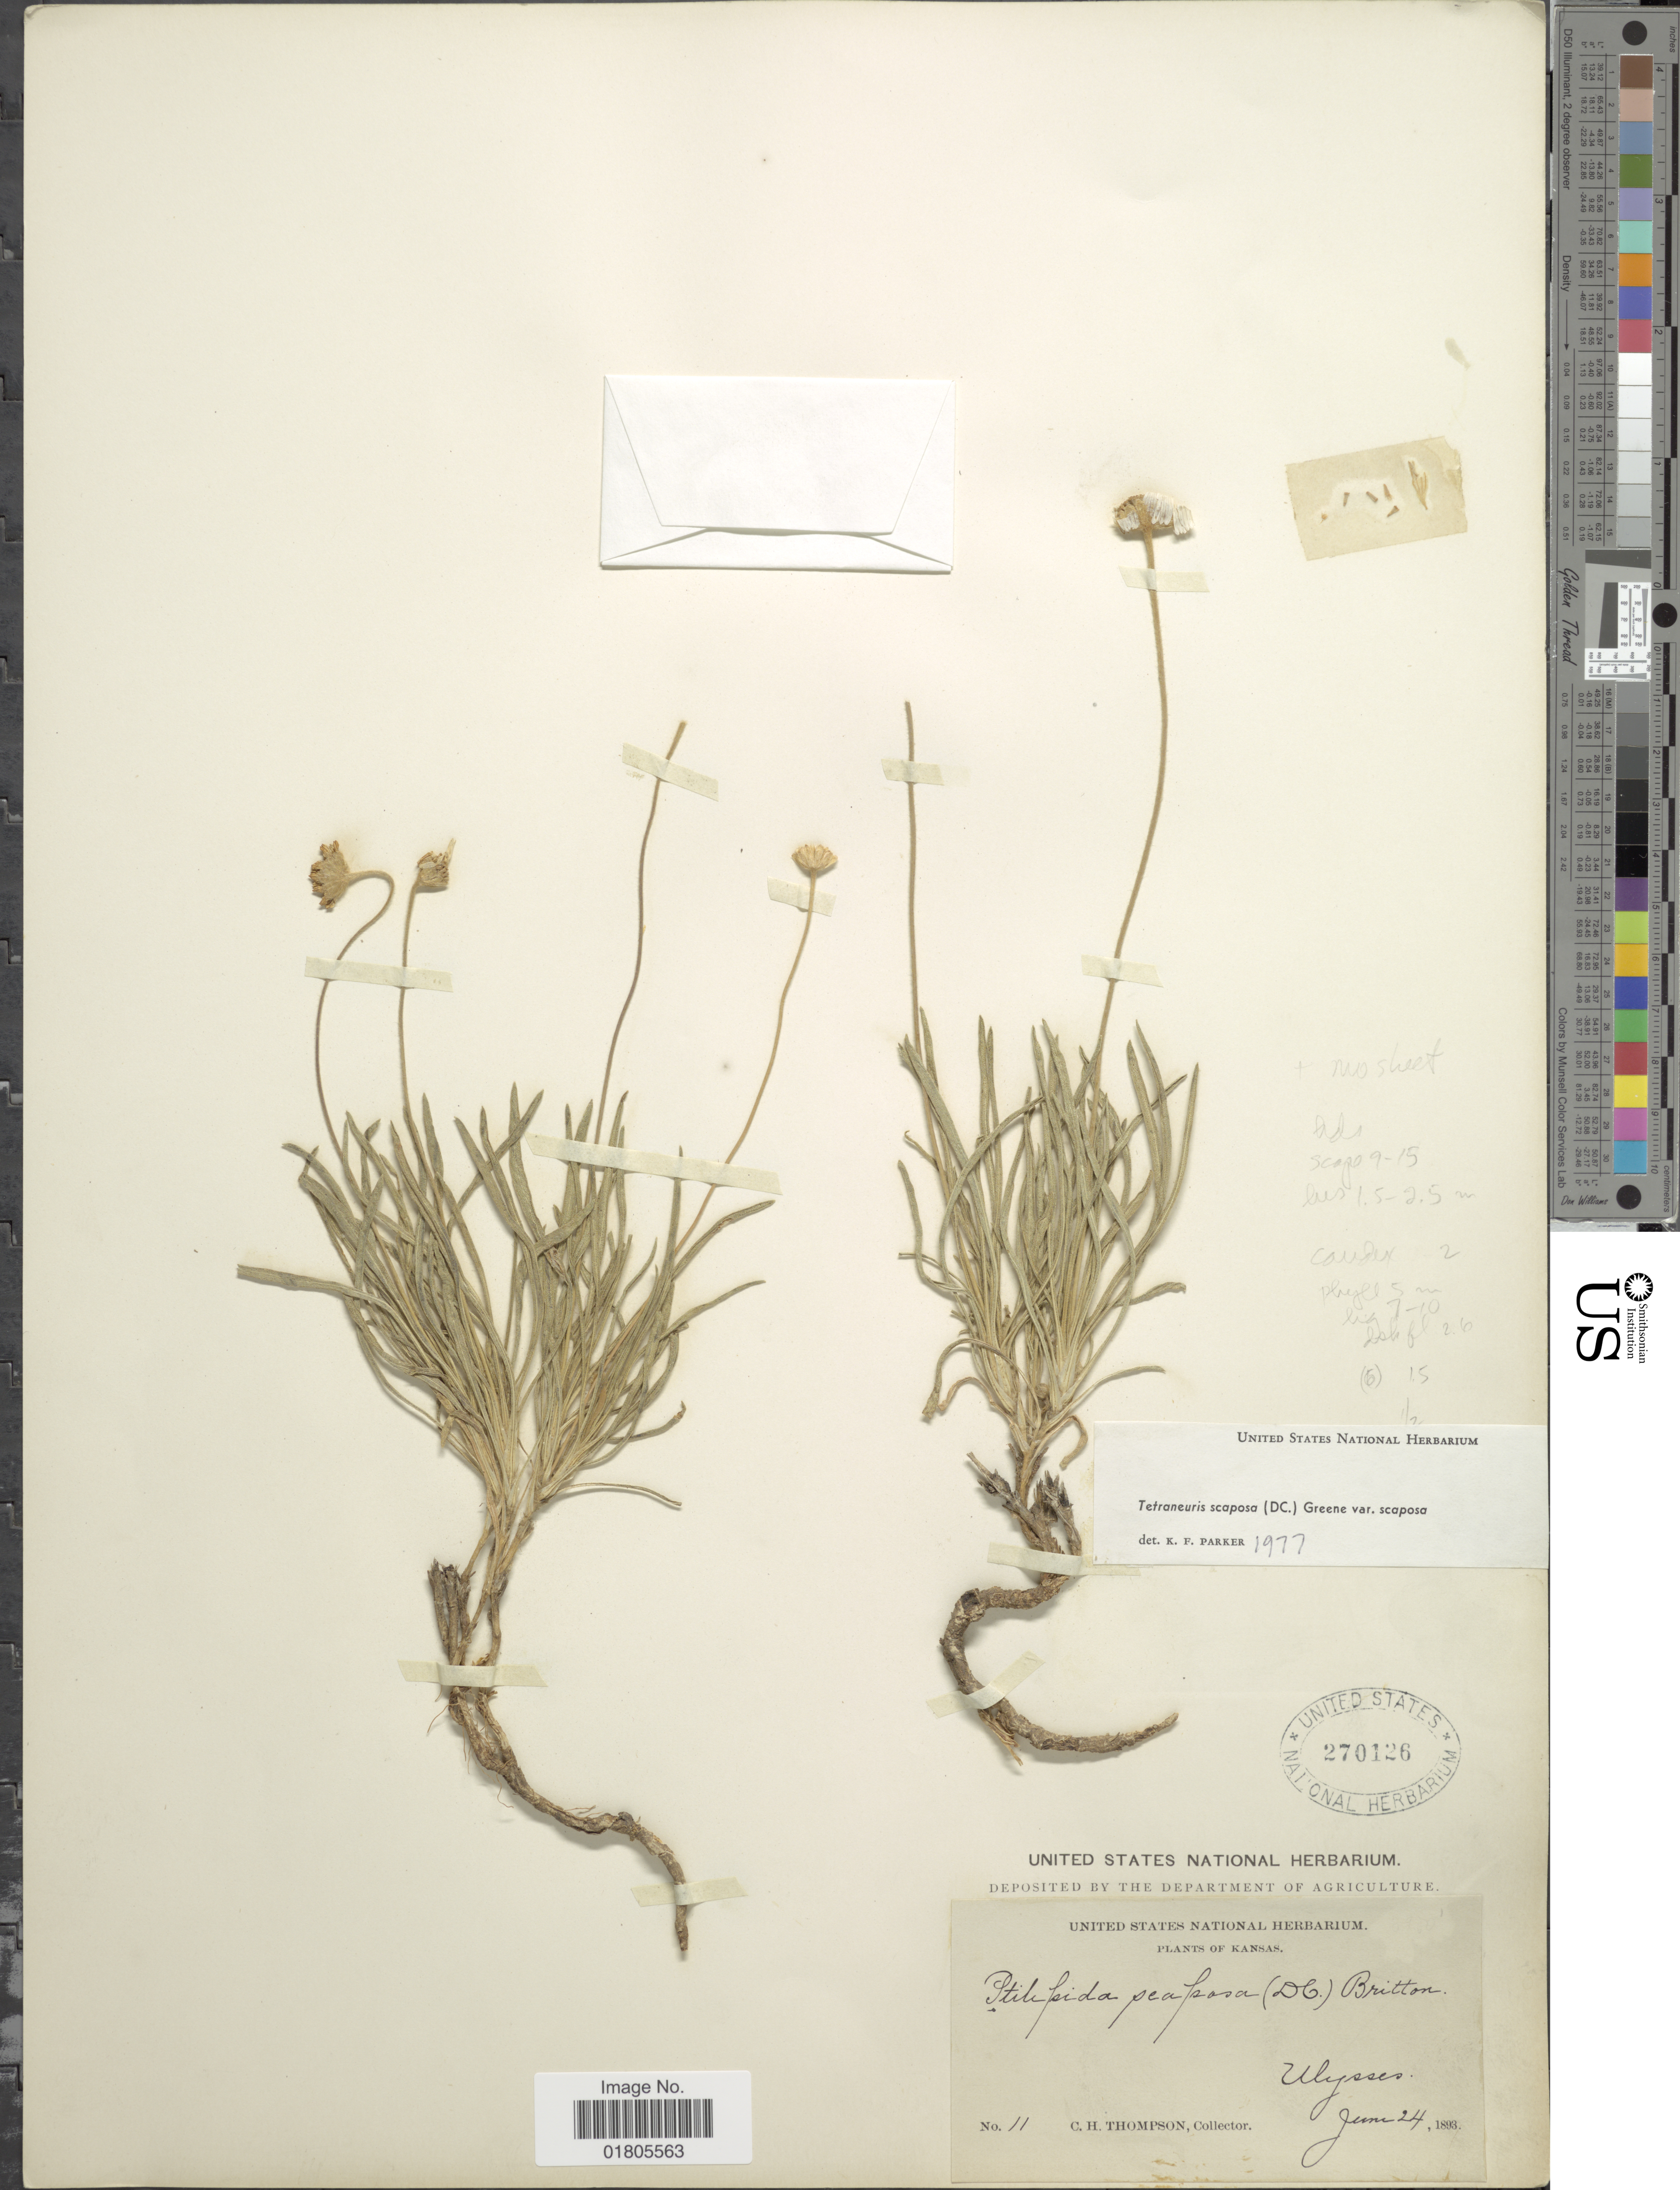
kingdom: Plantae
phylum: Tracheophyta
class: Magnoliopsida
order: Asterales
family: Asteraceae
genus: Actinea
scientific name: Actinea scaposa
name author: (DC.) Kuntze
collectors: C. H. Thompson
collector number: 11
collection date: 1893-06-24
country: United States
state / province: Kansas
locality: Ulysses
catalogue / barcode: US 270126